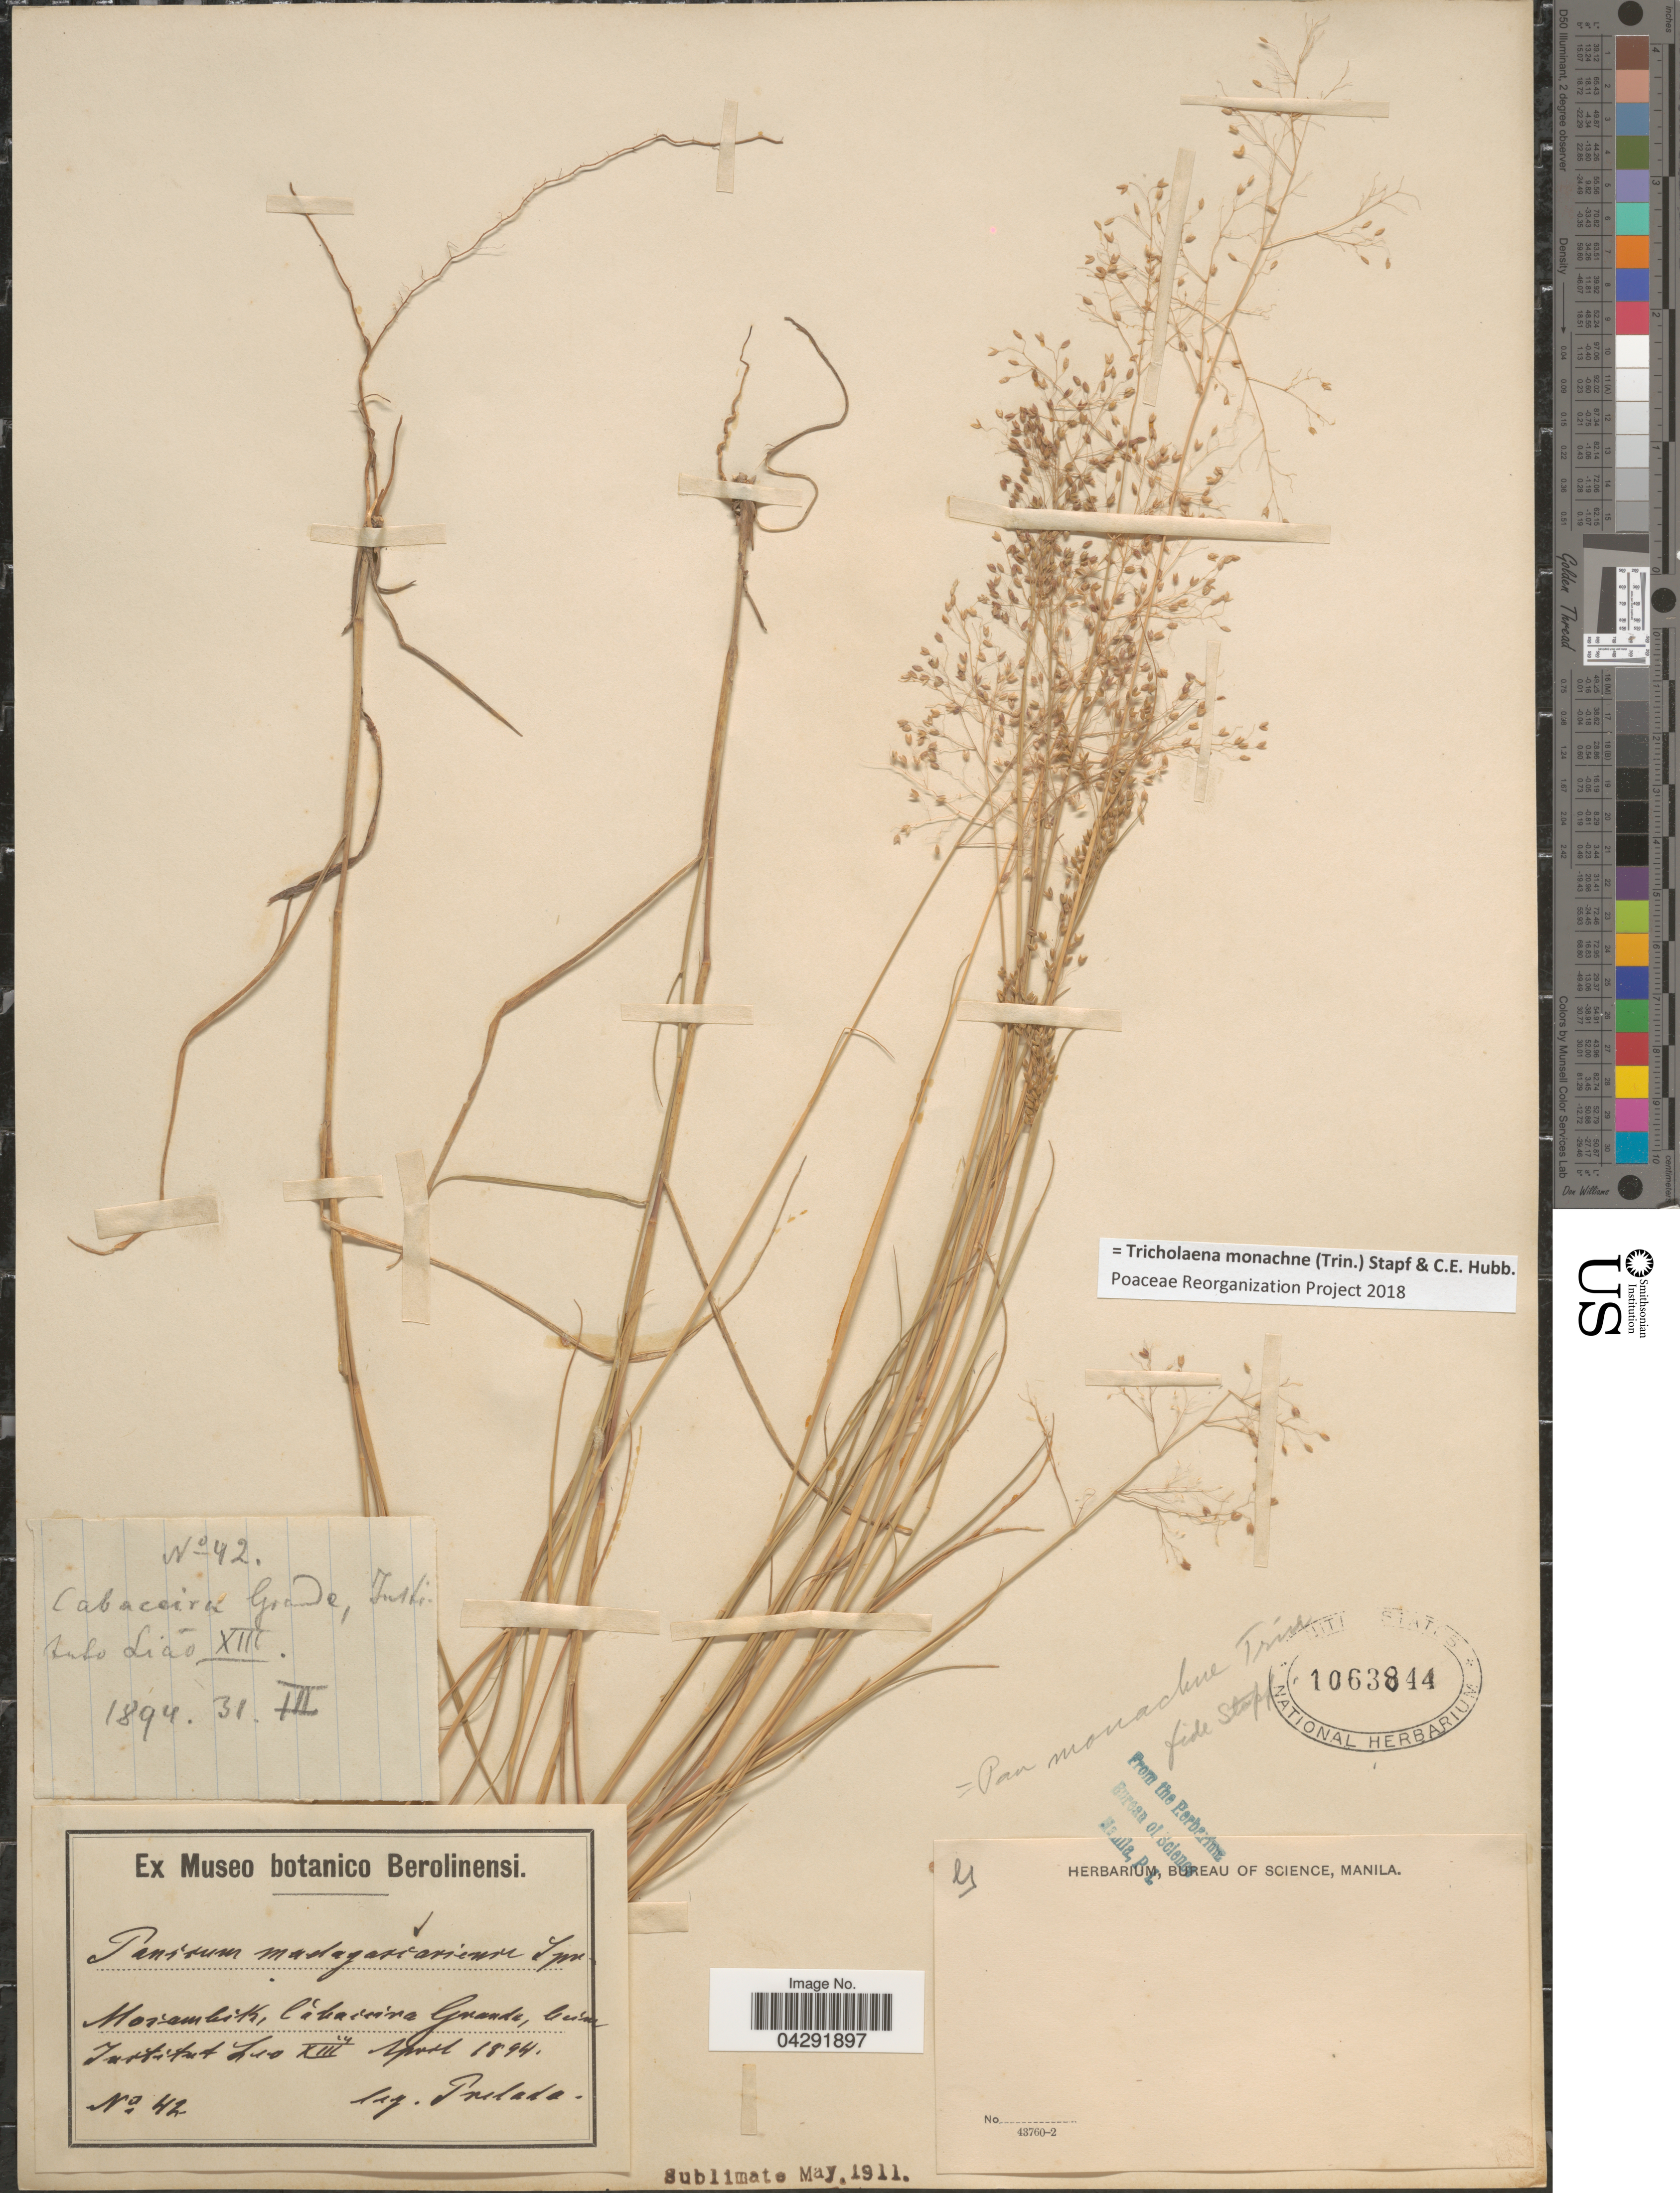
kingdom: Plantae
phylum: Tracheophyta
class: Liliopsida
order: Poales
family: Poaceae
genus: Tricholaena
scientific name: Tricholaena monachne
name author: (Trin.) Stapf & C.E. Hubb.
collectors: Prelado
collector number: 42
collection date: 1894-03-31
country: Mozambique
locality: Mozambik, Cabaceira Grande, [illegible text] Institut Leo.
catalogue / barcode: US 1063844